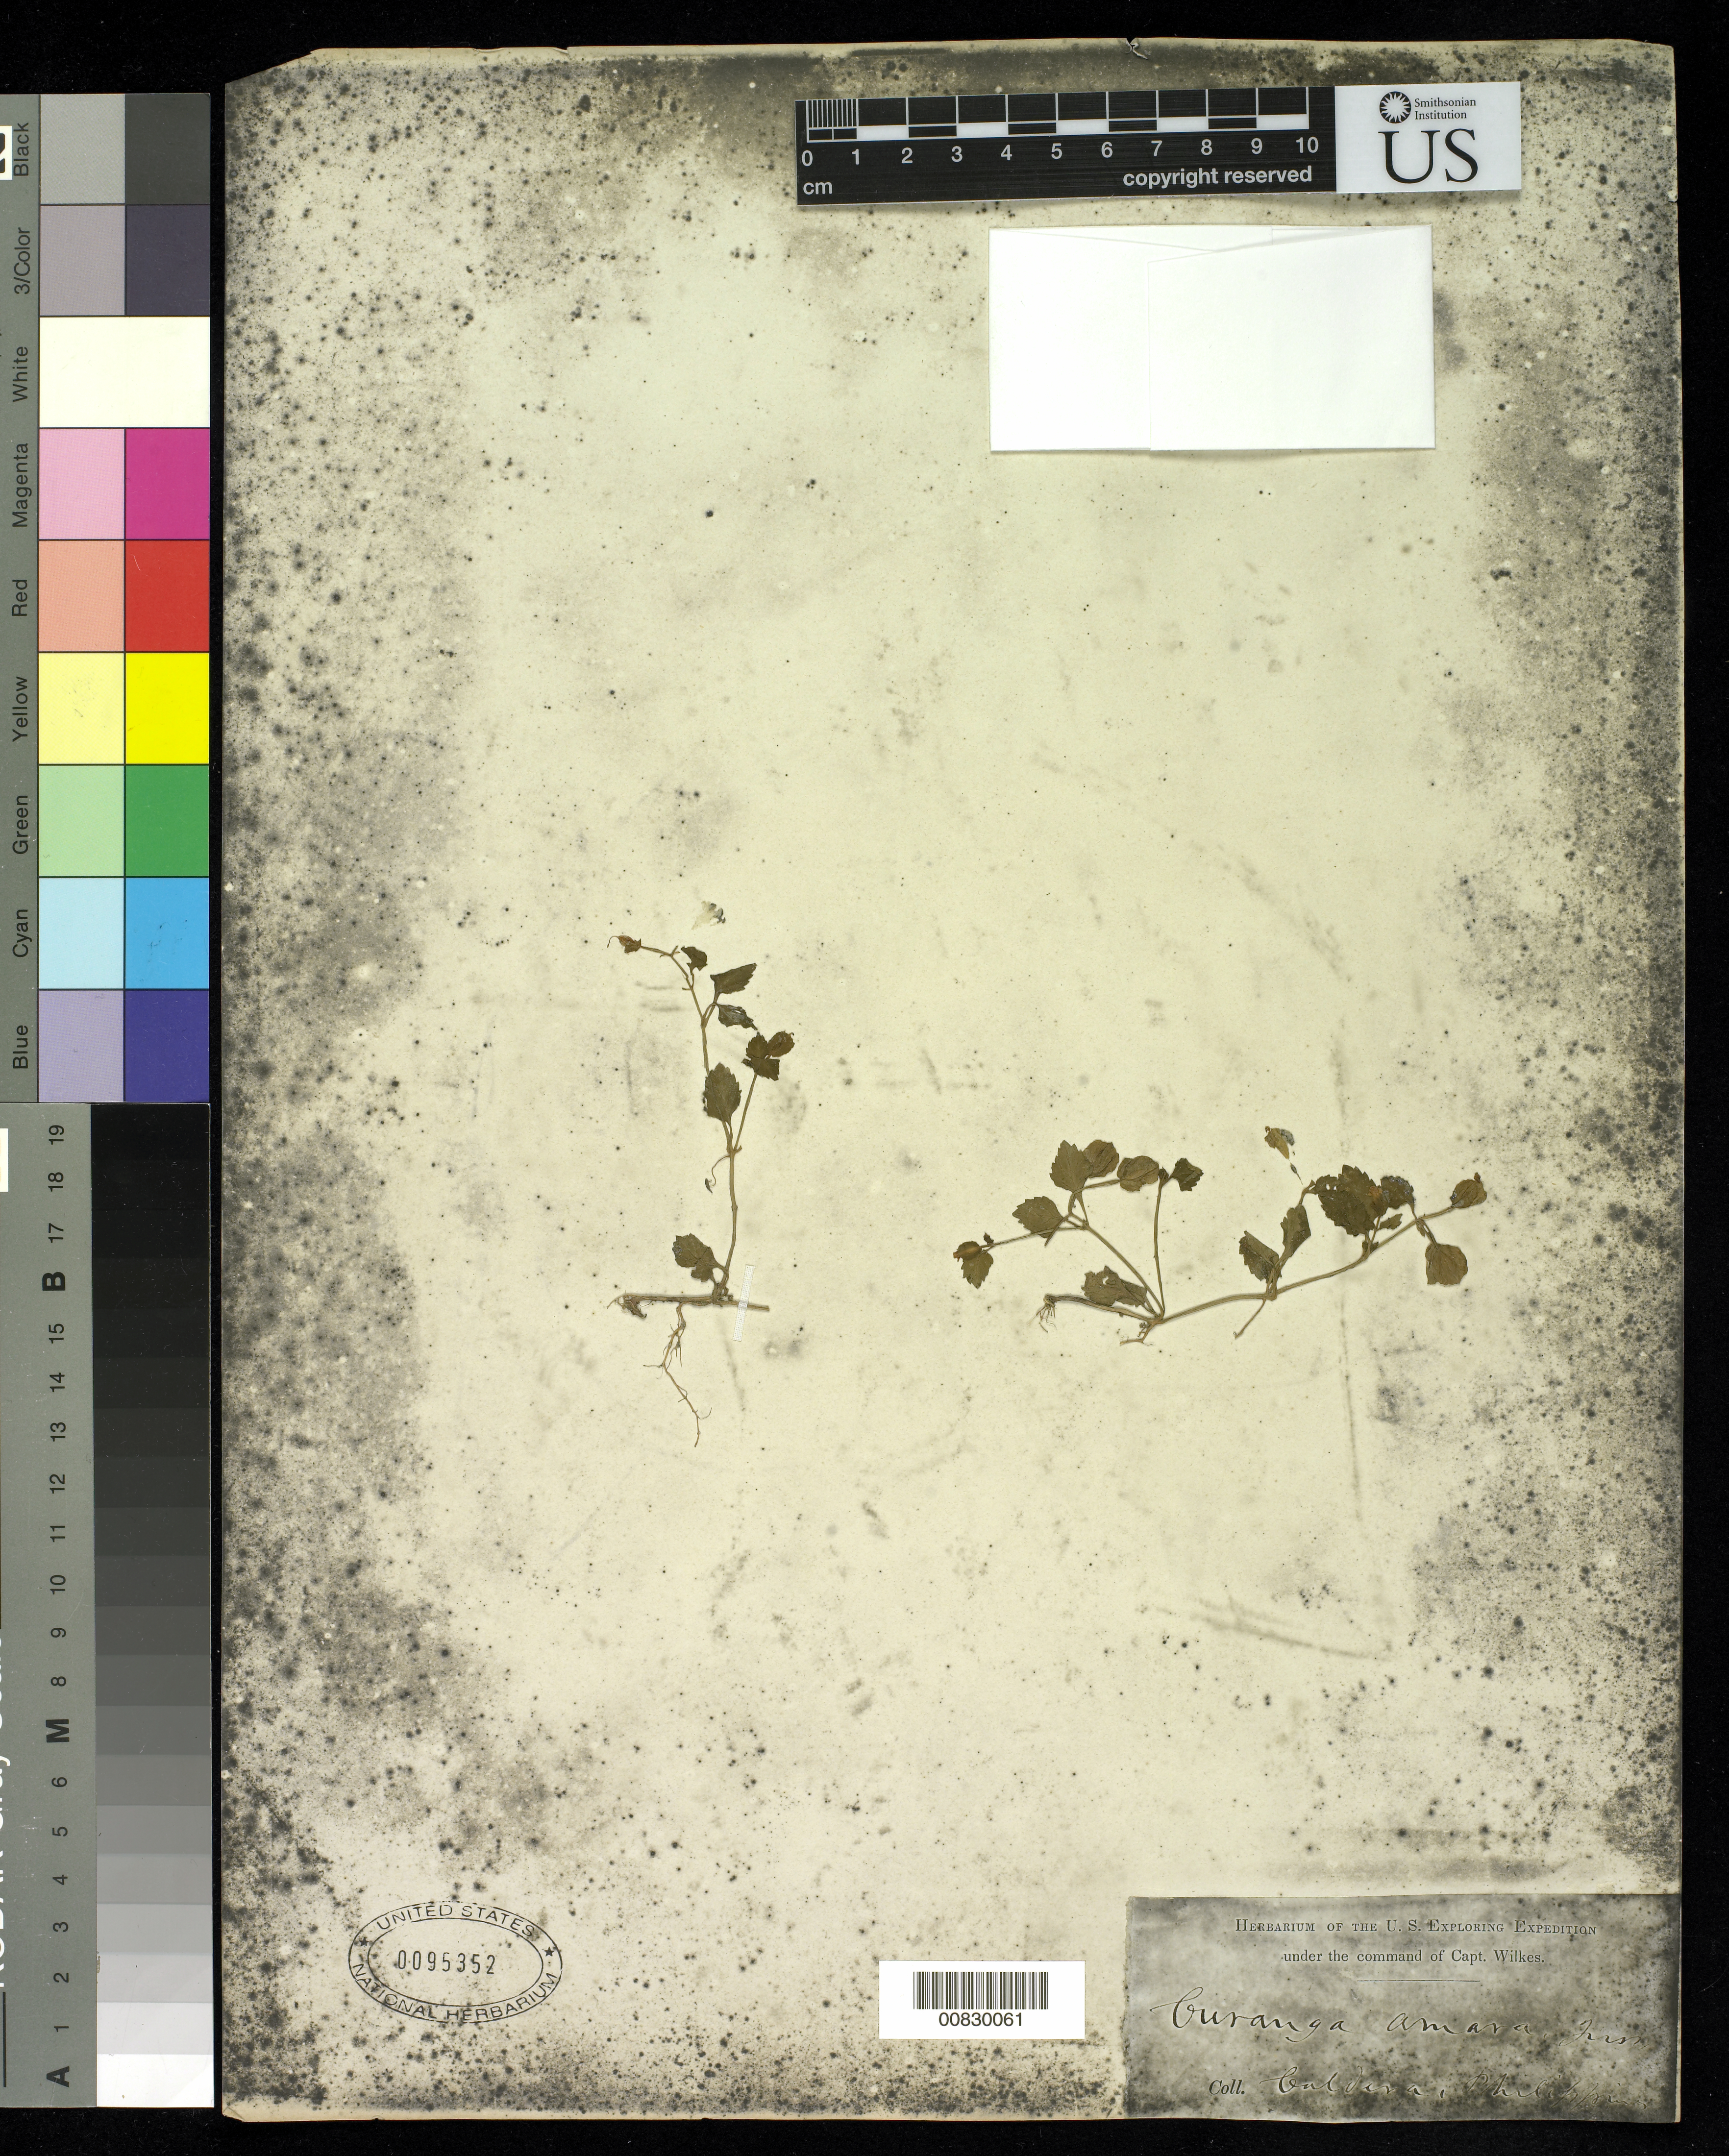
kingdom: Plantae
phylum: Tracheophyta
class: Magnoliopsida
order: Lamiales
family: Linderniaceae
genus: Curanga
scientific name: Curanga fel-terrae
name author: (Lour.) Merr.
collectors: Wilkes Explor. Exped.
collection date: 1838/1842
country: Philippines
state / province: Zamboanga Peninsula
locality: Caldera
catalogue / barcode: US 95352